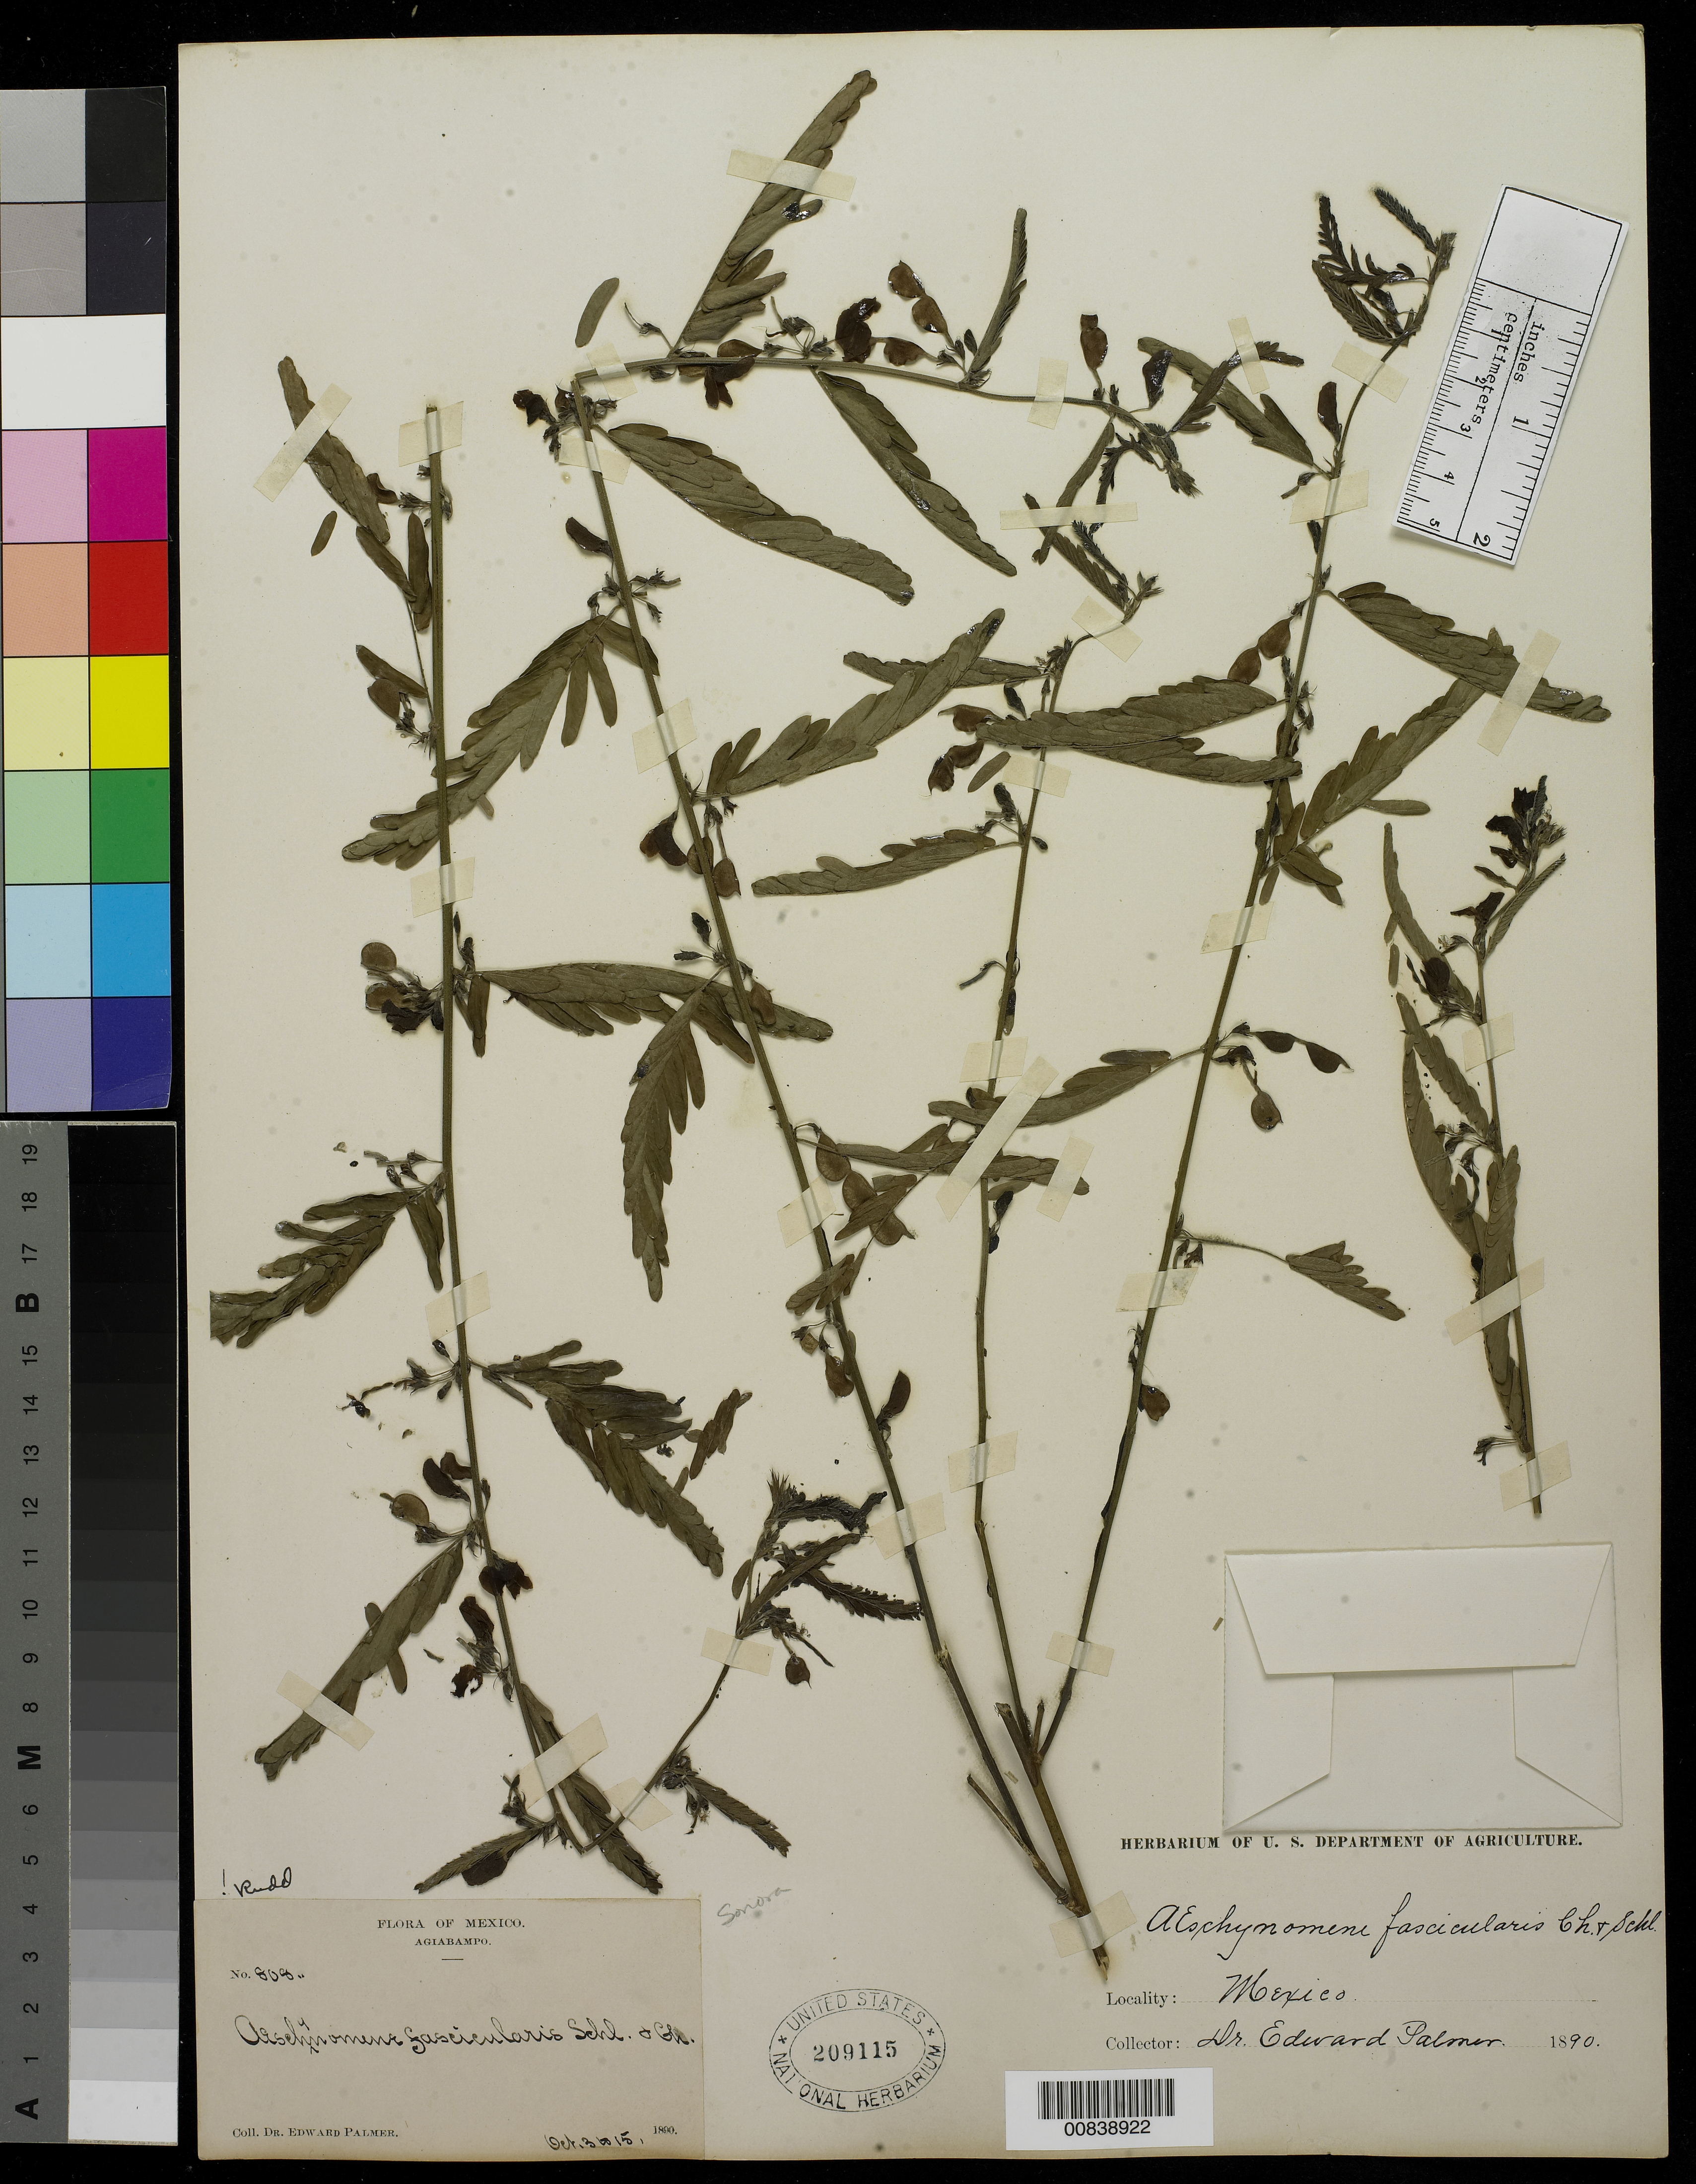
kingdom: Plantae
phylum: Tracheophyta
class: Magnoliopsida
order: Fabales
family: Fabaceae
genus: Aeschynomene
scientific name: Aeschynomene fascicularis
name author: Schltdl. & Cham.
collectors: E. Palmer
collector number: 808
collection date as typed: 03 Oct 1890 to 15 Oct 1890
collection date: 1890-10-03/1890-10-15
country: Mexico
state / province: Sonora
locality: Agiabampo, Sonora.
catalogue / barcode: US 209115